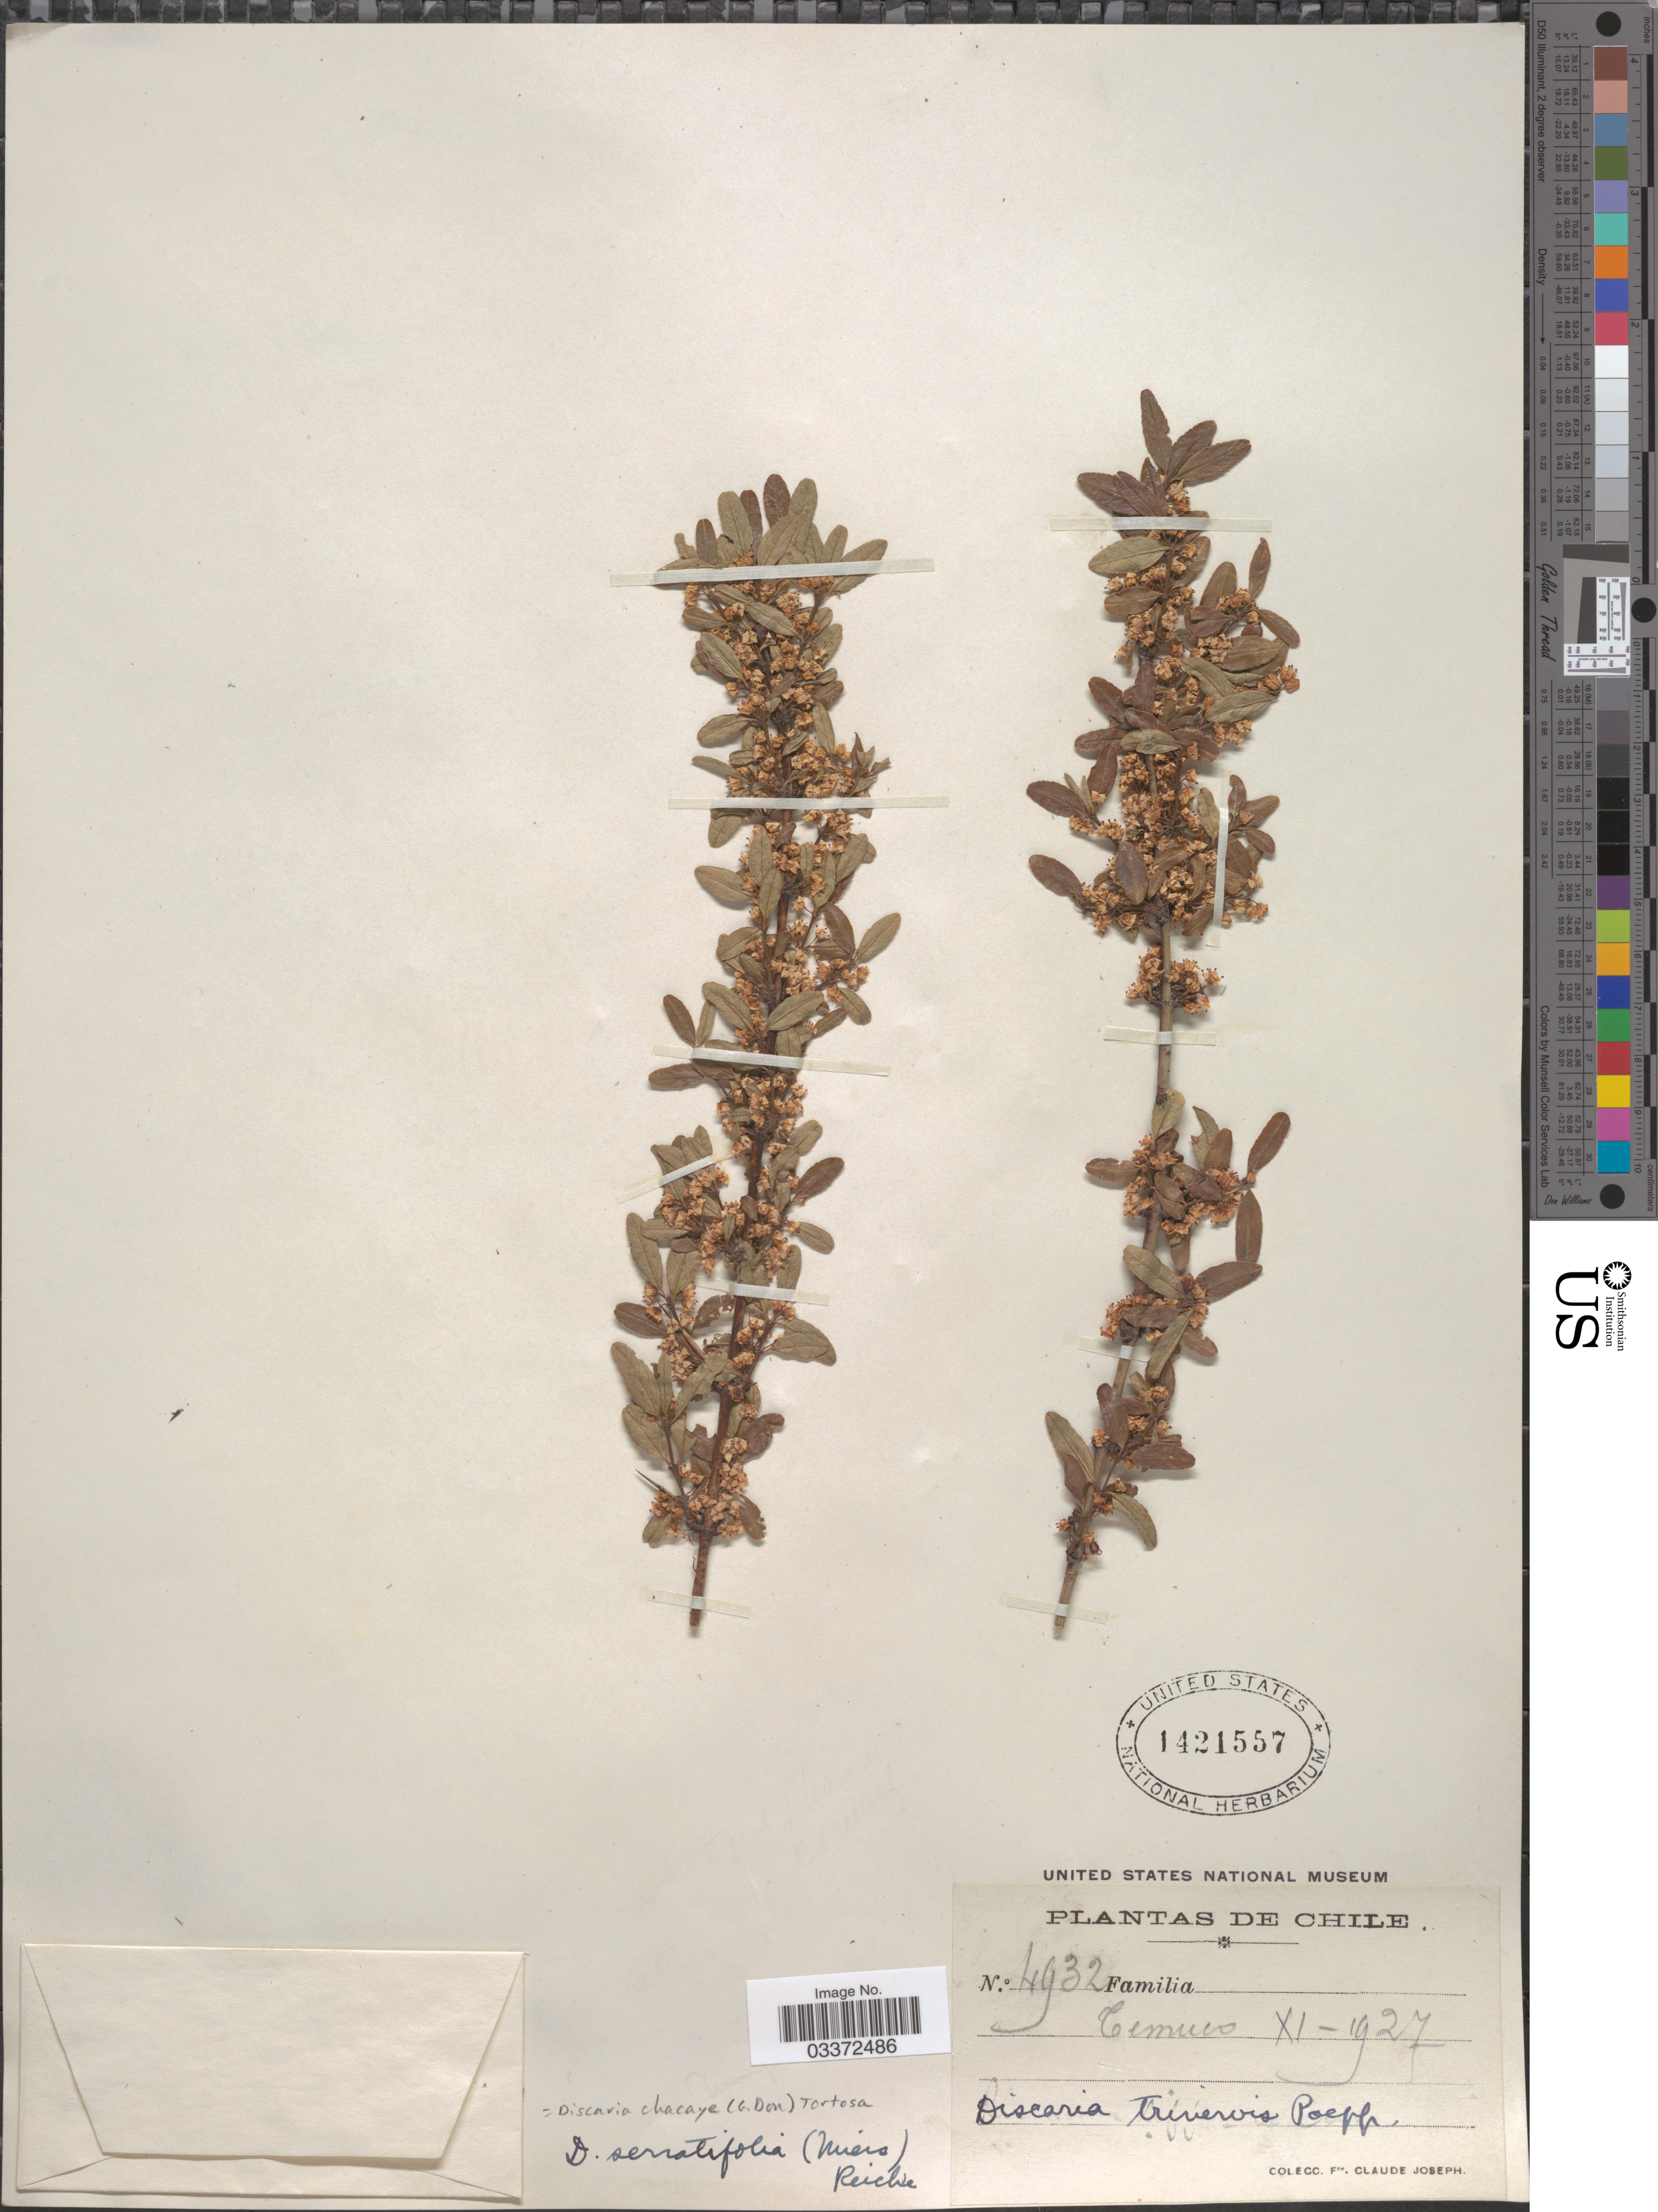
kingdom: Plantae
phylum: Tracheophyta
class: Magnoliopsida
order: Rosales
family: Rhamnaceae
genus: Discaria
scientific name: Discaria chacaye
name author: (G. Don) Tortosa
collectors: Bro. Claude-Joseph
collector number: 4932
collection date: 1927-11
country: Chile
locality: Temuco.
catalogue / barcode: US 1421557